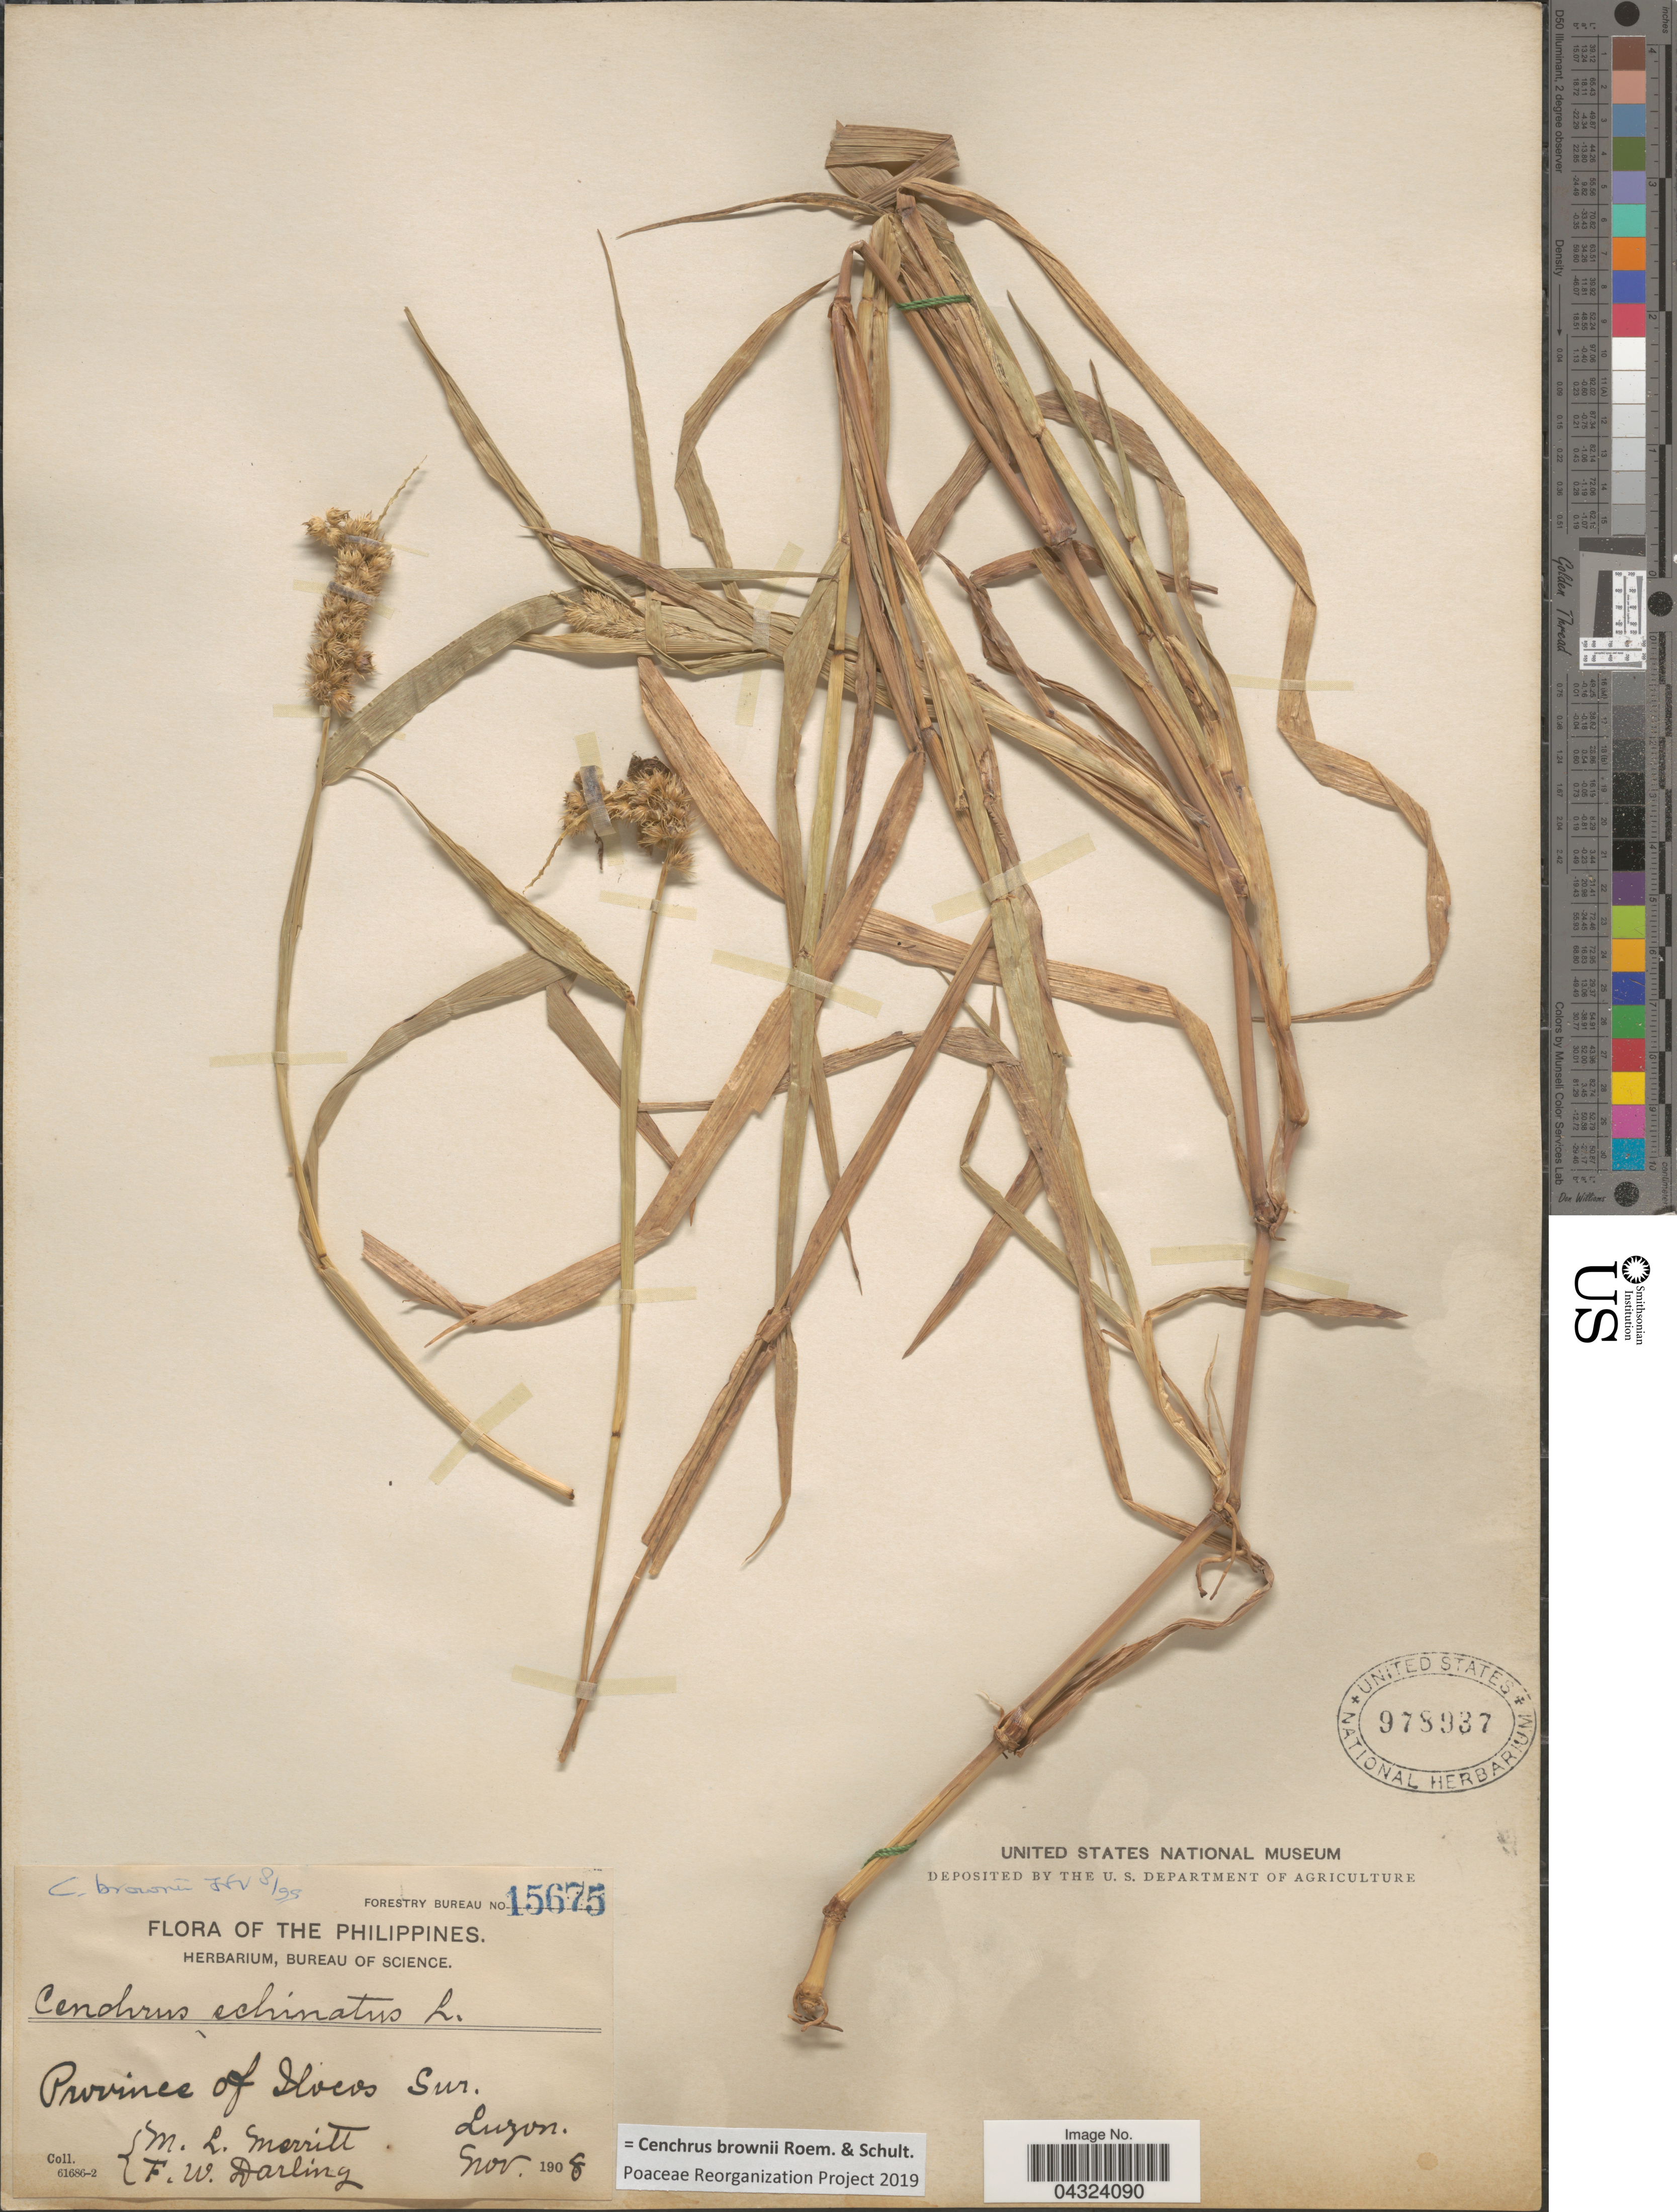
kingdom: Plantae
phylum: Tracheophyta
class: Liliopsida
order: Poales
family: Poaceae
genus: Cenchrus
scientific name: Cenchrus brownii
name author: Roem. & Schult.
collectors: M. L. Merritt & F. Darling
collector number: Forestry Bureau 15675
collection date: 1908-11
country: Philippines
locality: Province of Ilocos Sur. Luzon.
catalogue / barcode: US 978937